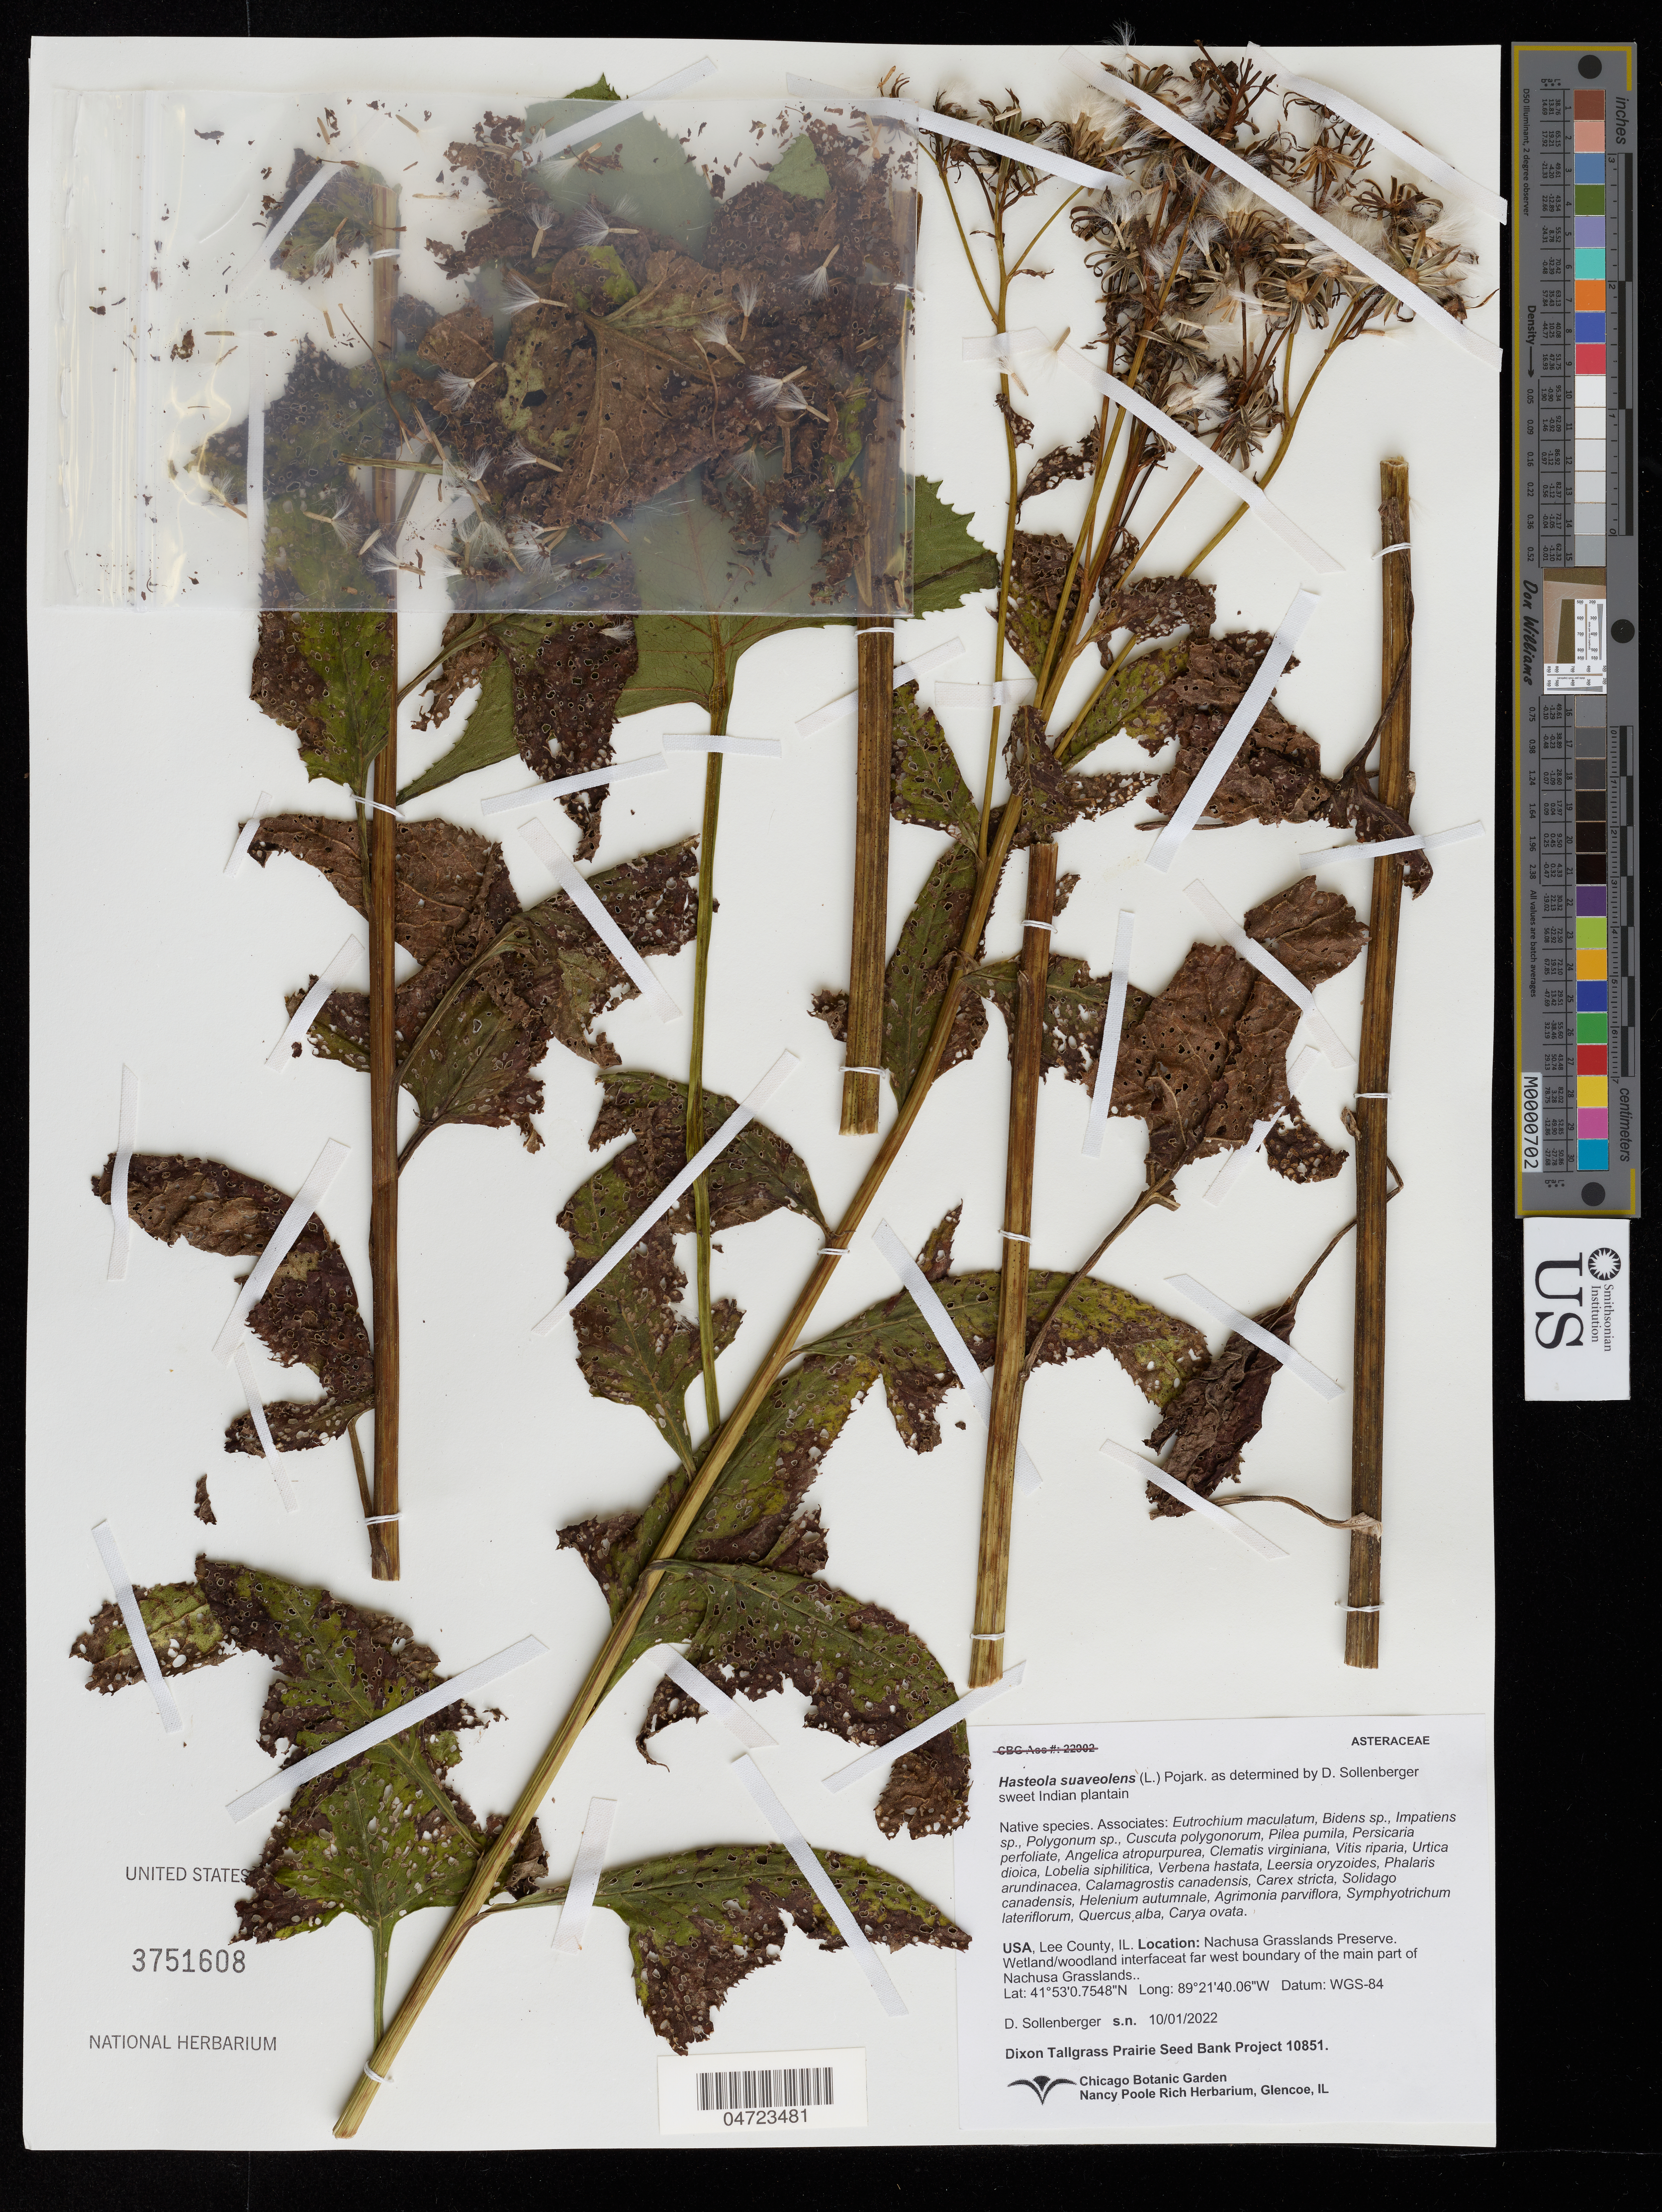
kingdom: Plantae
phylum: Tracheophyta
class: Magnoliopsida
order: Asterales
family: Asteraceae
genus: Hasteola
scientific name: Hasteola suaveolens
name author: (L.) Pojark.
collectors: D. Sollenberger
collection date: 2022-10-01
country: United States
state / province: Illinois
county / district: Lee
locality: Lee County. Nachusa Grasslands Preserve. Wetland/woodland interfaceat far west boundary of the main part of Nachusa Grasslands.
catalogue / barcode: US 3751608